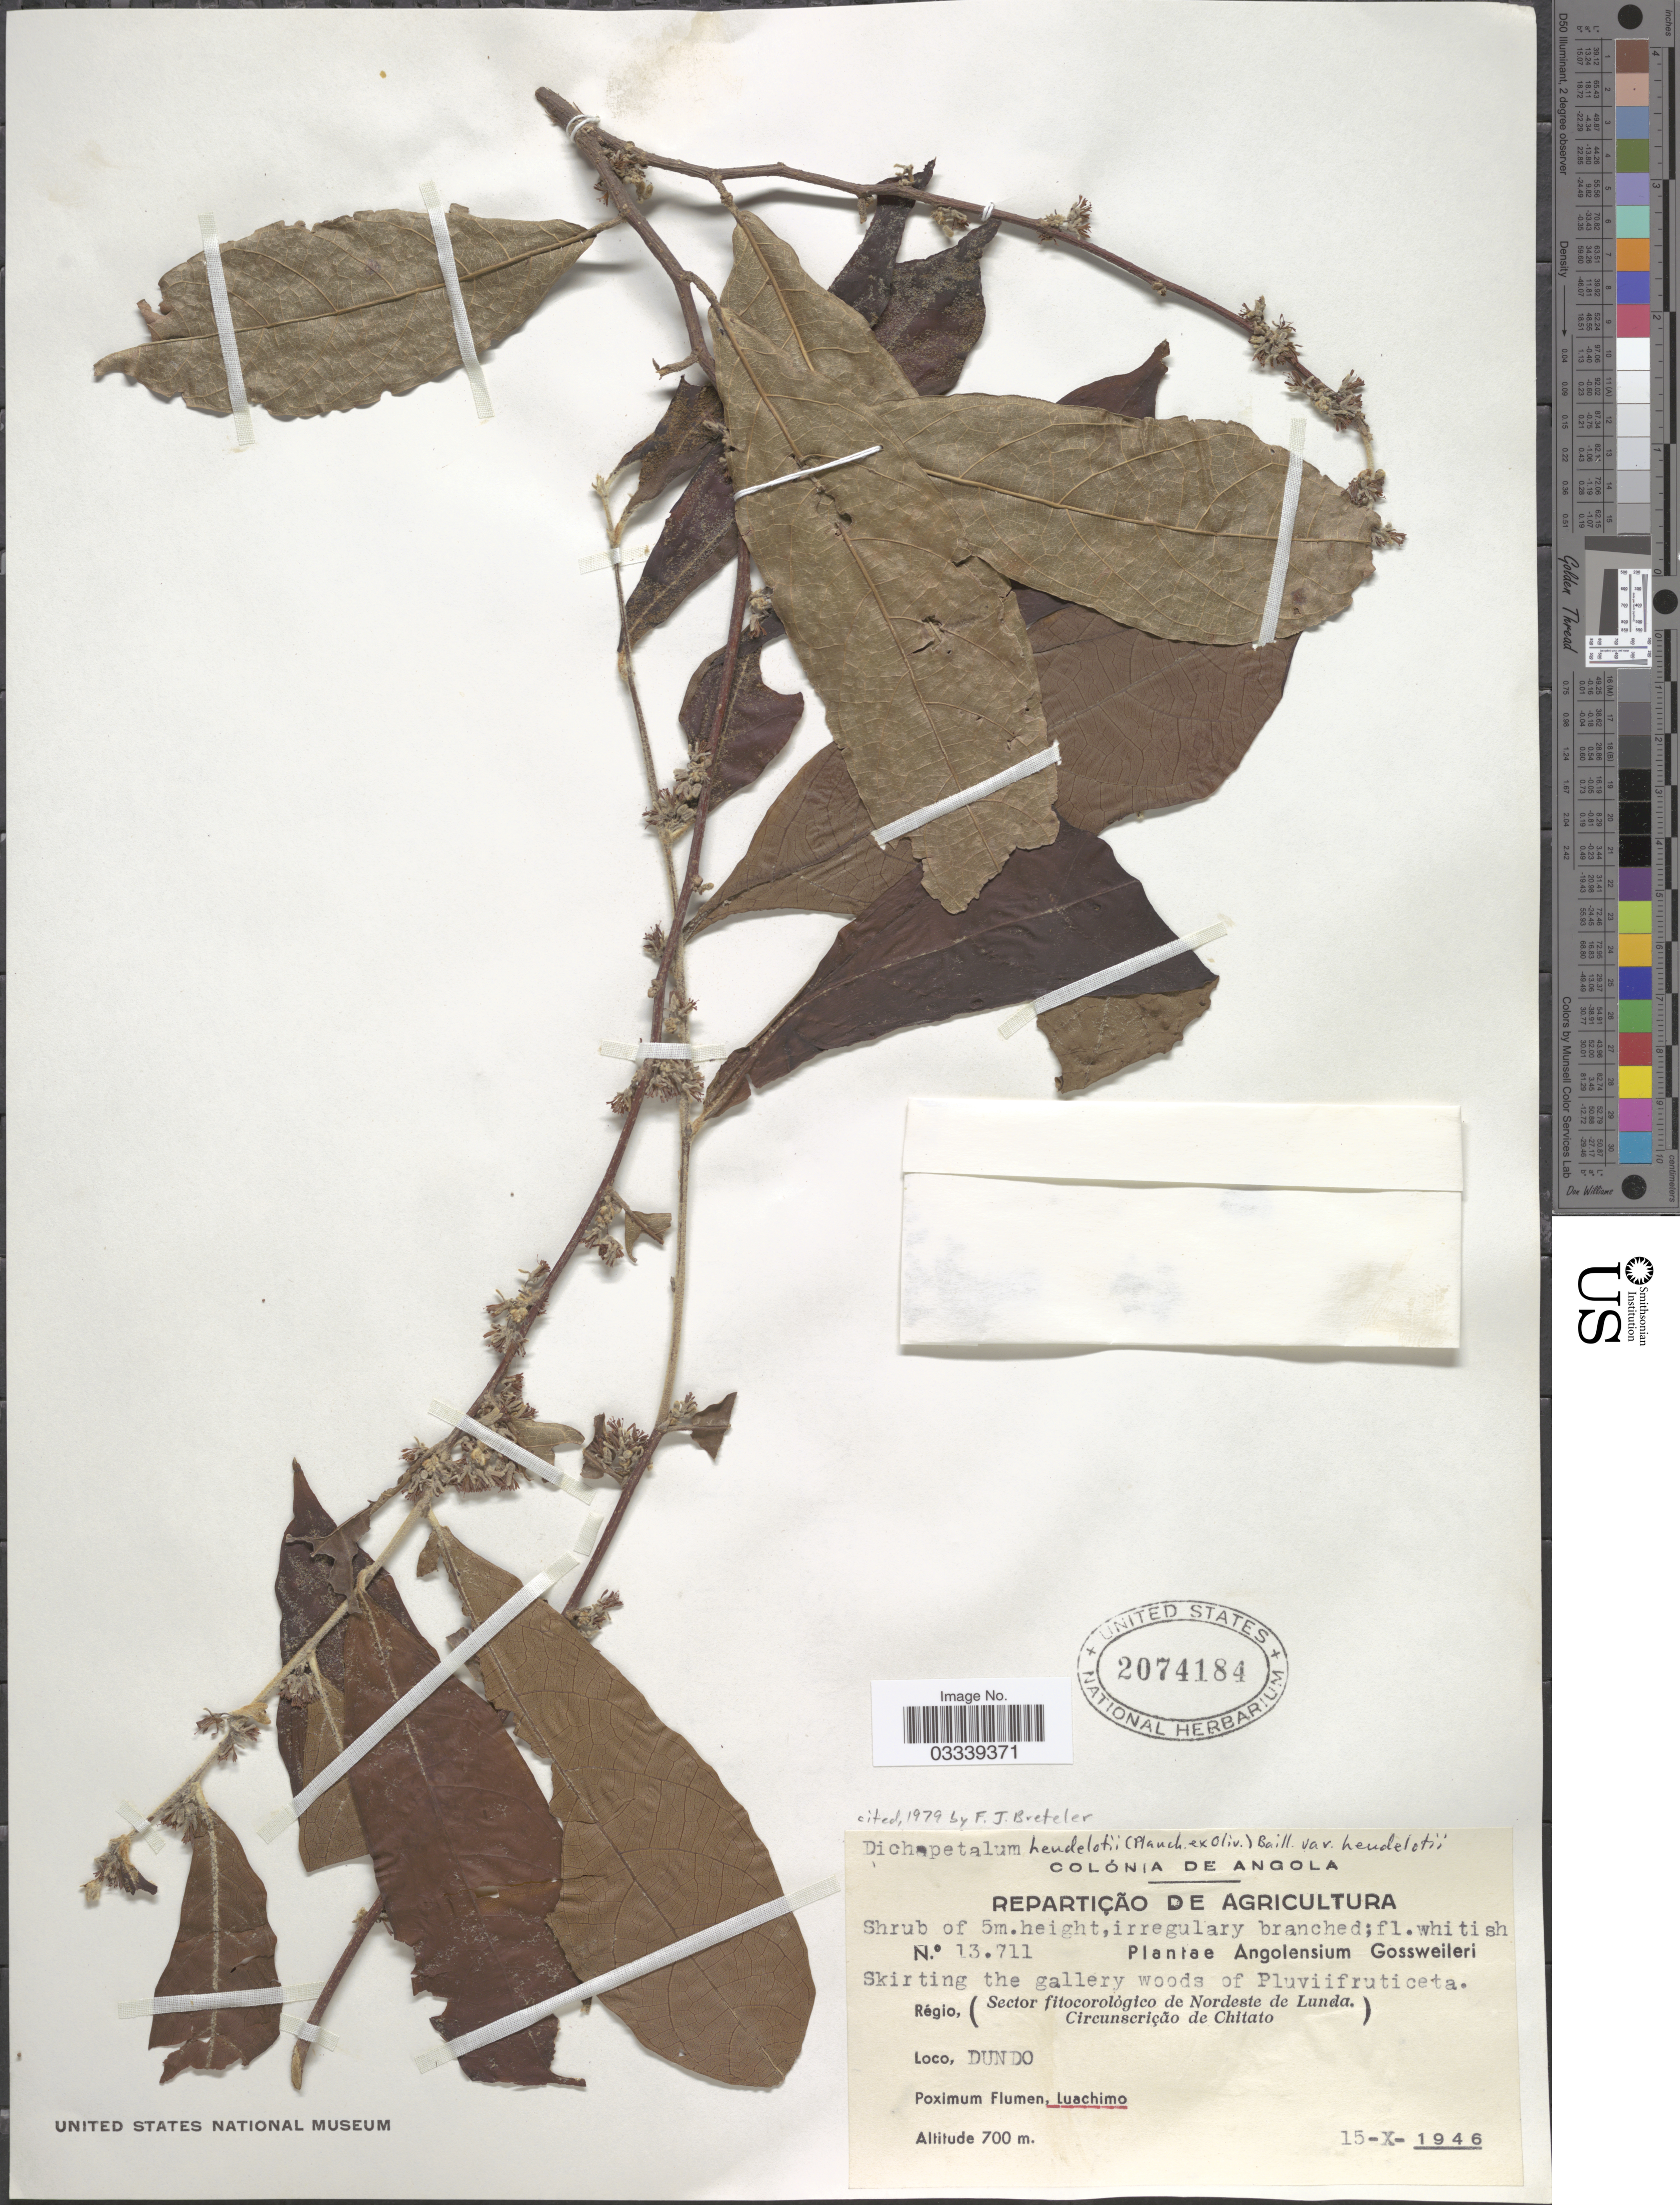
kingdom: Plantae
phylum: Tracheophyta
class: Magnoliopsida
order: Malpighiales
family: Dichapetalaceae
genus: Dichapetalum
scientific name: Dichapetalum heudelotii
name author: (Planch. ex Oliv.) Baill.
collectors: -. Gossweiler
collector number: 13711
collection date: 1946-10-15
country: Angola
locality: Régio,(Sector fitocorológico de Nordeste de Lunda. Circunscrição de Chitato), Dundo. Poximum Flumen, Luachimo.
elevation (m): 700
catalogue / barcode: US 2074184